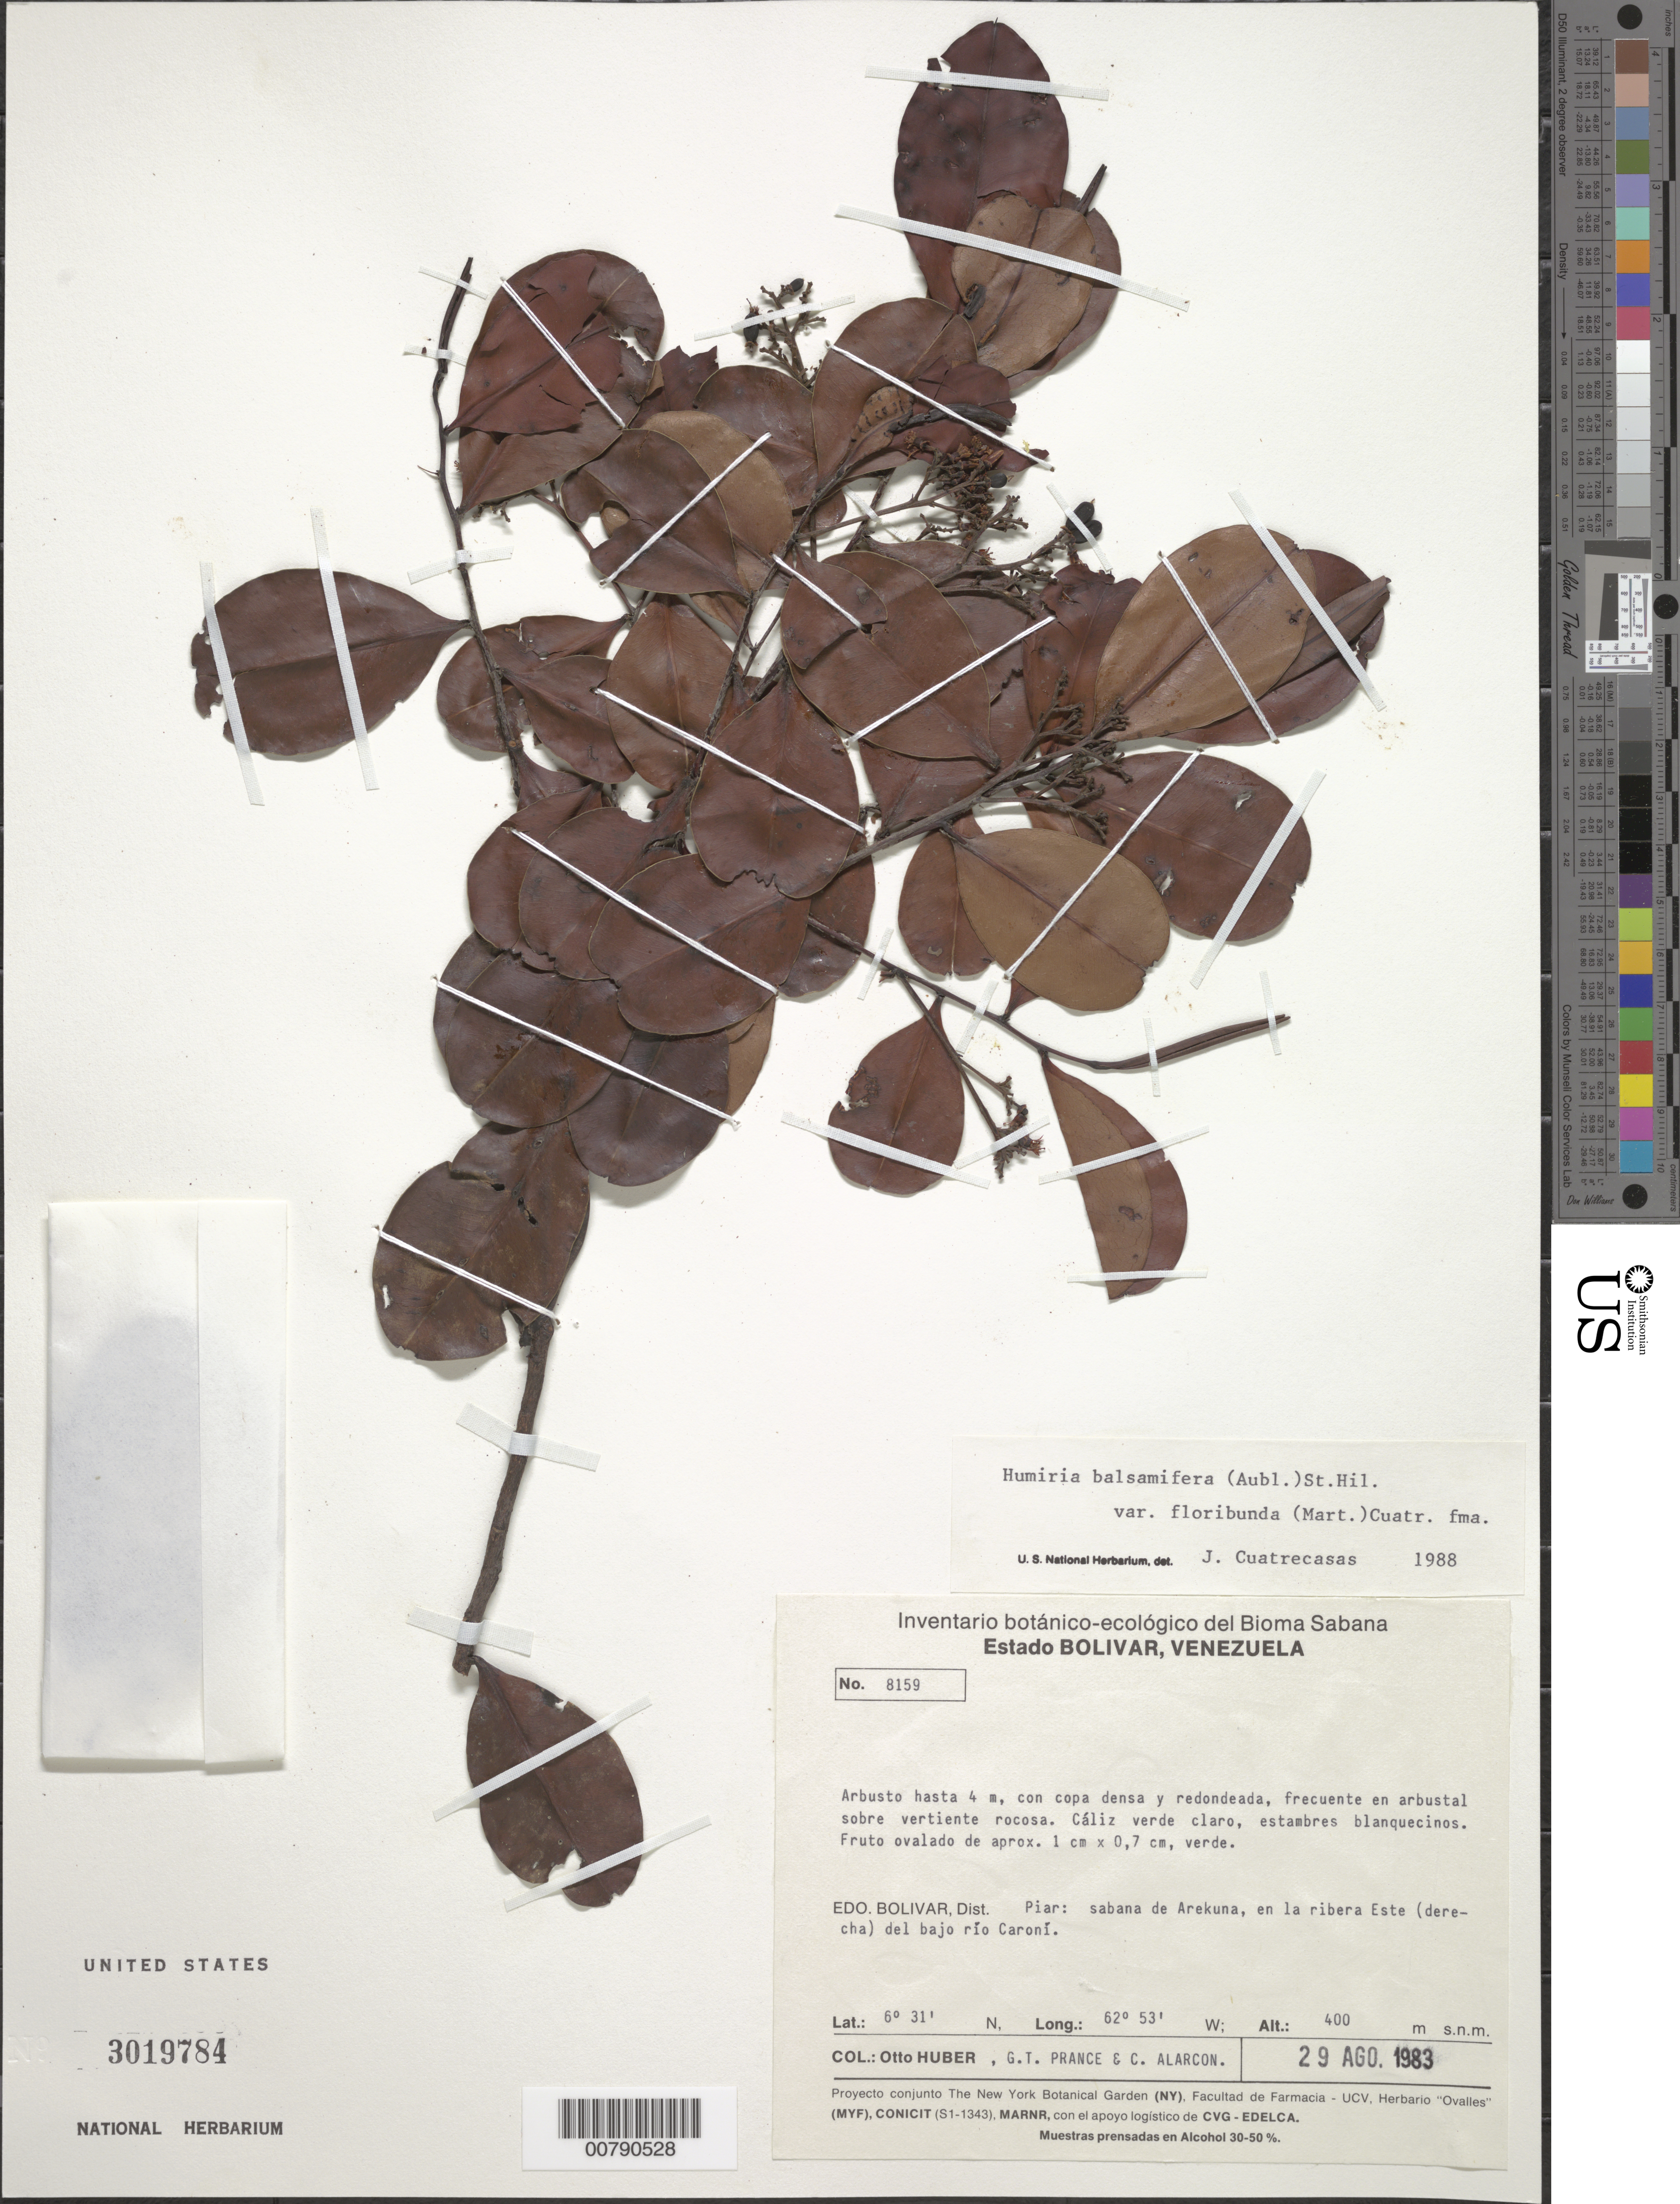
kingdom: Plantae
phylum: Tracheophyta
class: Magnoliopsida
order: Malpighiales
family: Humiriaceae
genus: Humiria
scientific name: Humiria balsamifera var. floribunda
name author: (Mart.) Cuatrec.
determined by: Cuatrecasas, J.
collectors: O. Huber, G. T. Prance & C. Alarcon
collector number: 8159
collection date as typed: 29-Aug-83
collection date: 1983-08-29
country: Venezuela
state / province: Bolívar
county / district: Piar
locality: Arekuna Savanna, E of Río Caroní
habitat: Savanna; en arbustal sobre vertiente rocosa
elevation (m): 400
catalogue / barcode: US 3019784